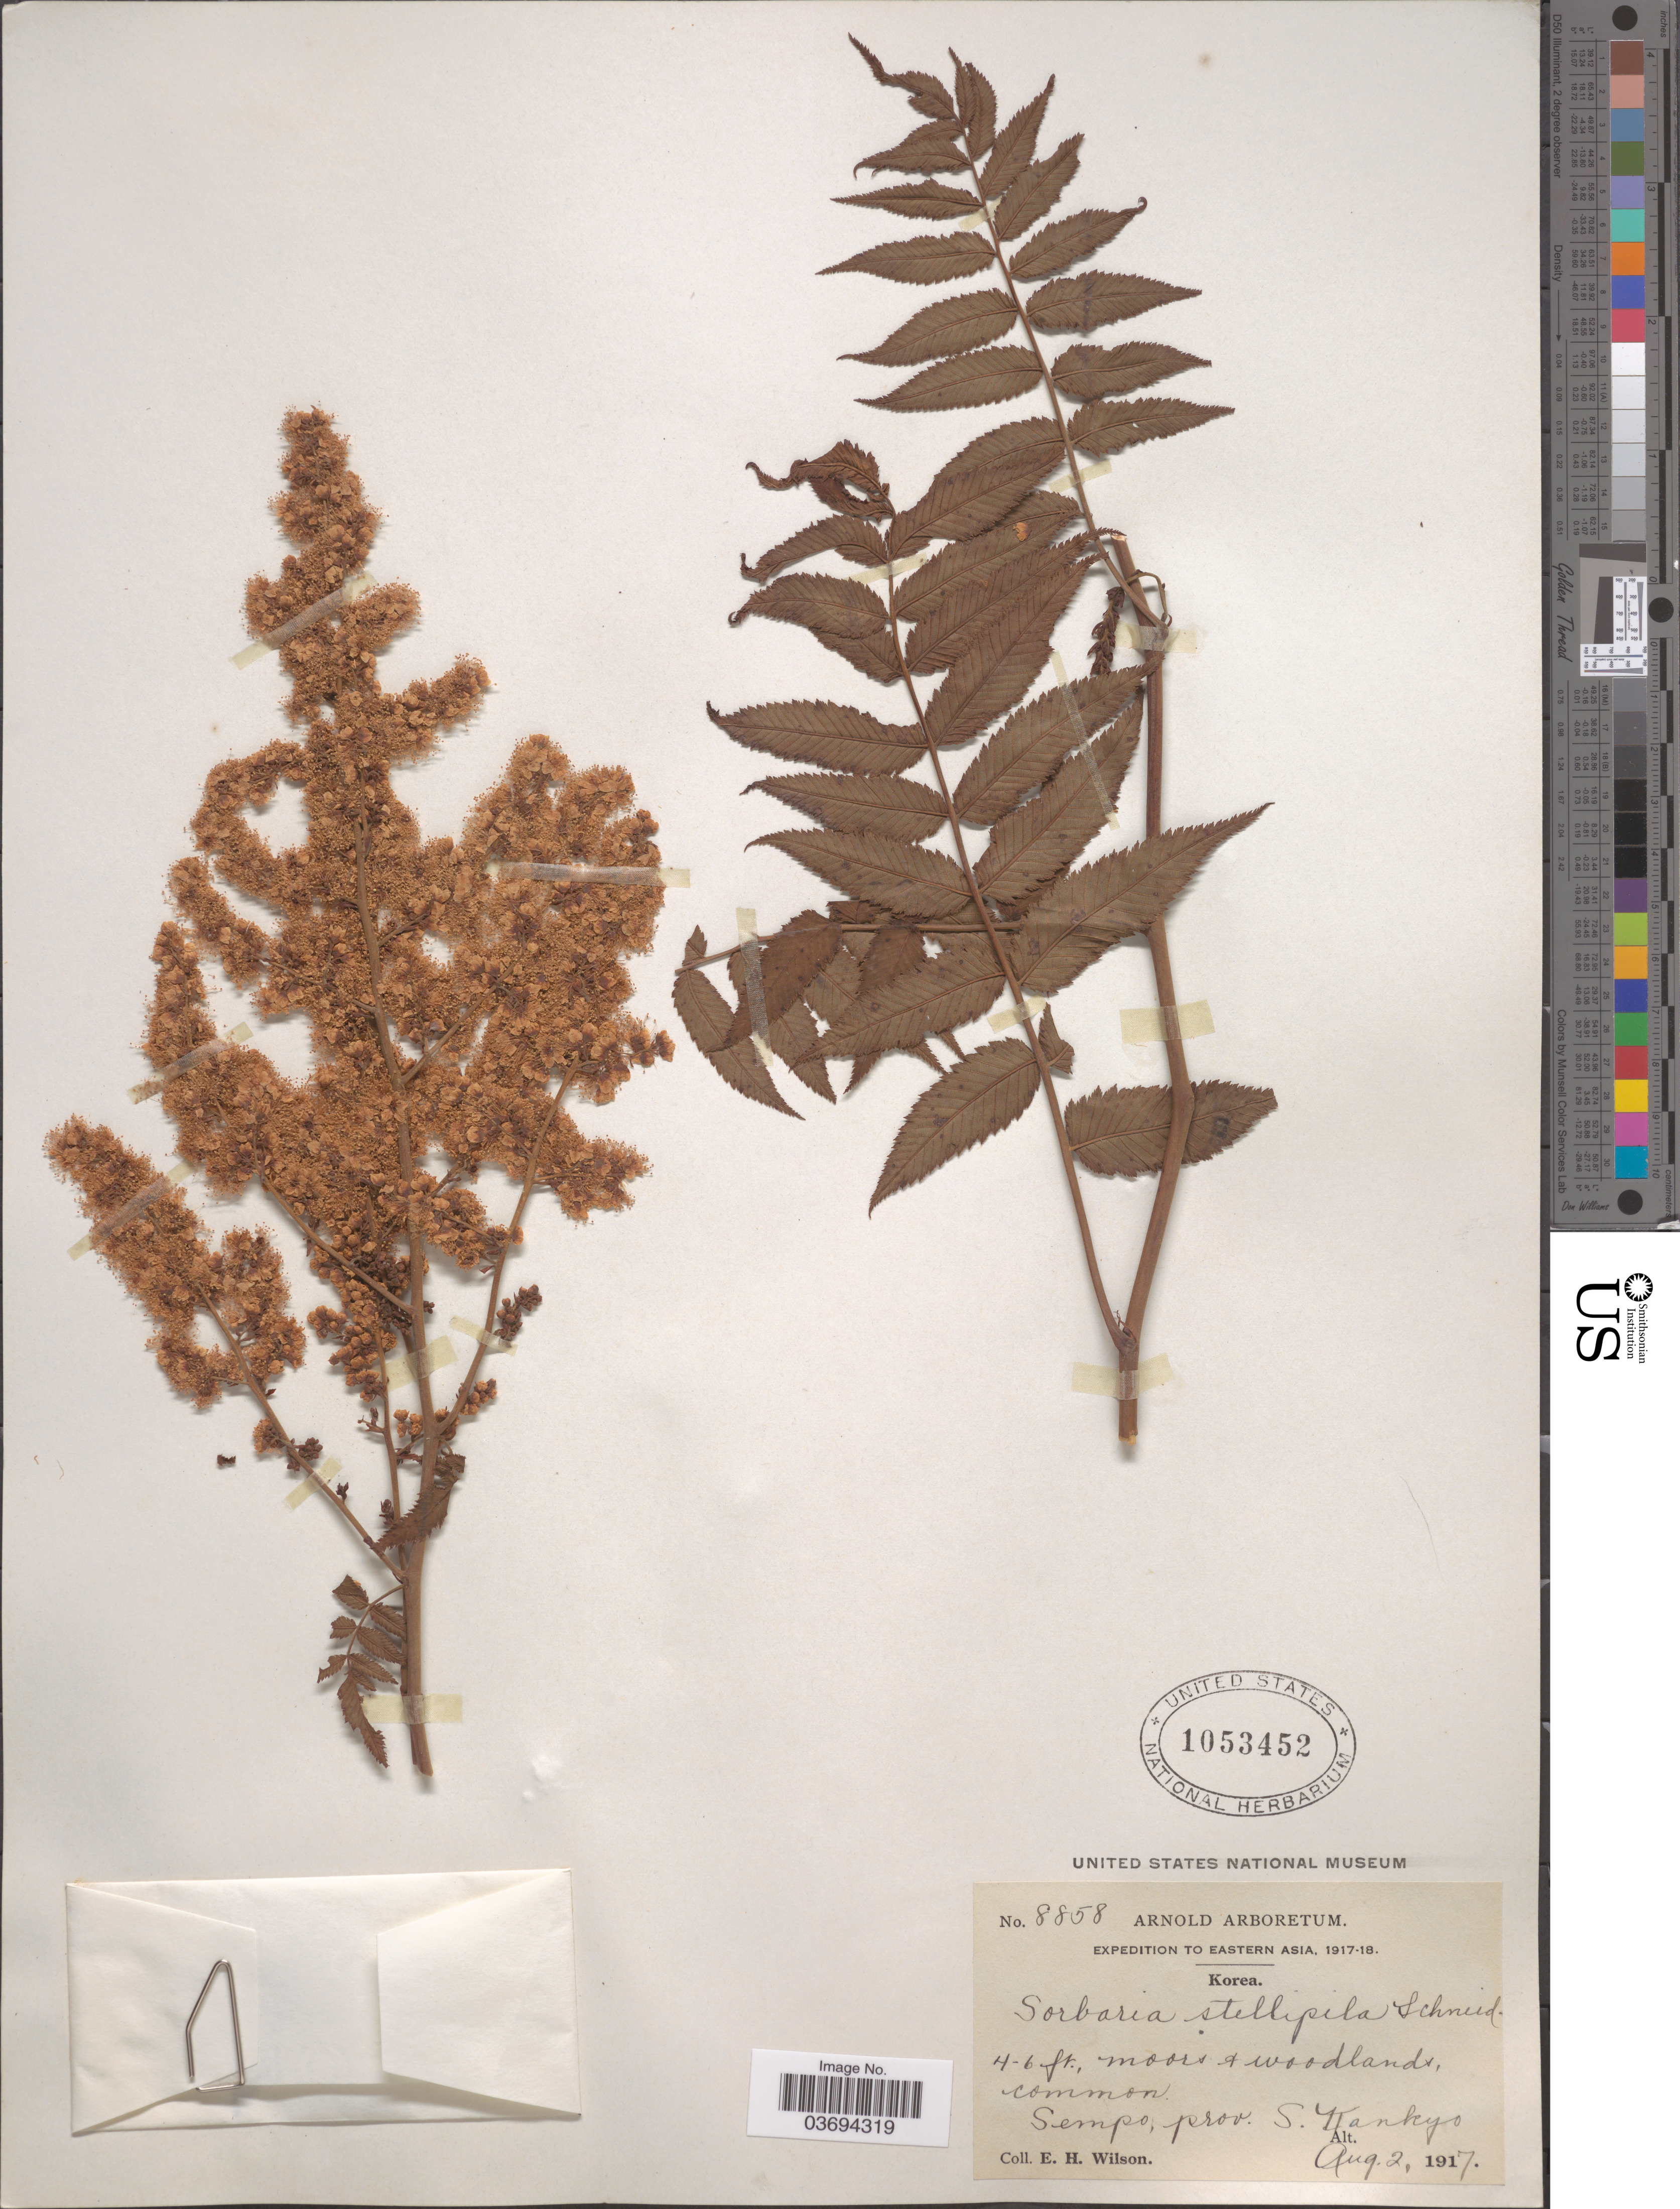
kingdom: Plantae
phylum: Tracheophyta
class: Magnoliopsida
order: Rosales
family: Rosaceae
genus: Sorbaria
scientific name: Sorbaria sorbifolia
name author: (L.) A. Braun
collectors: E. Wilson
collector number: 8858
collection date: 1917-08-02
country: North Korea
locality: Eastern Asia. Sempo, prov. S. Kankyo.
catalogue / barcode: US 1053452